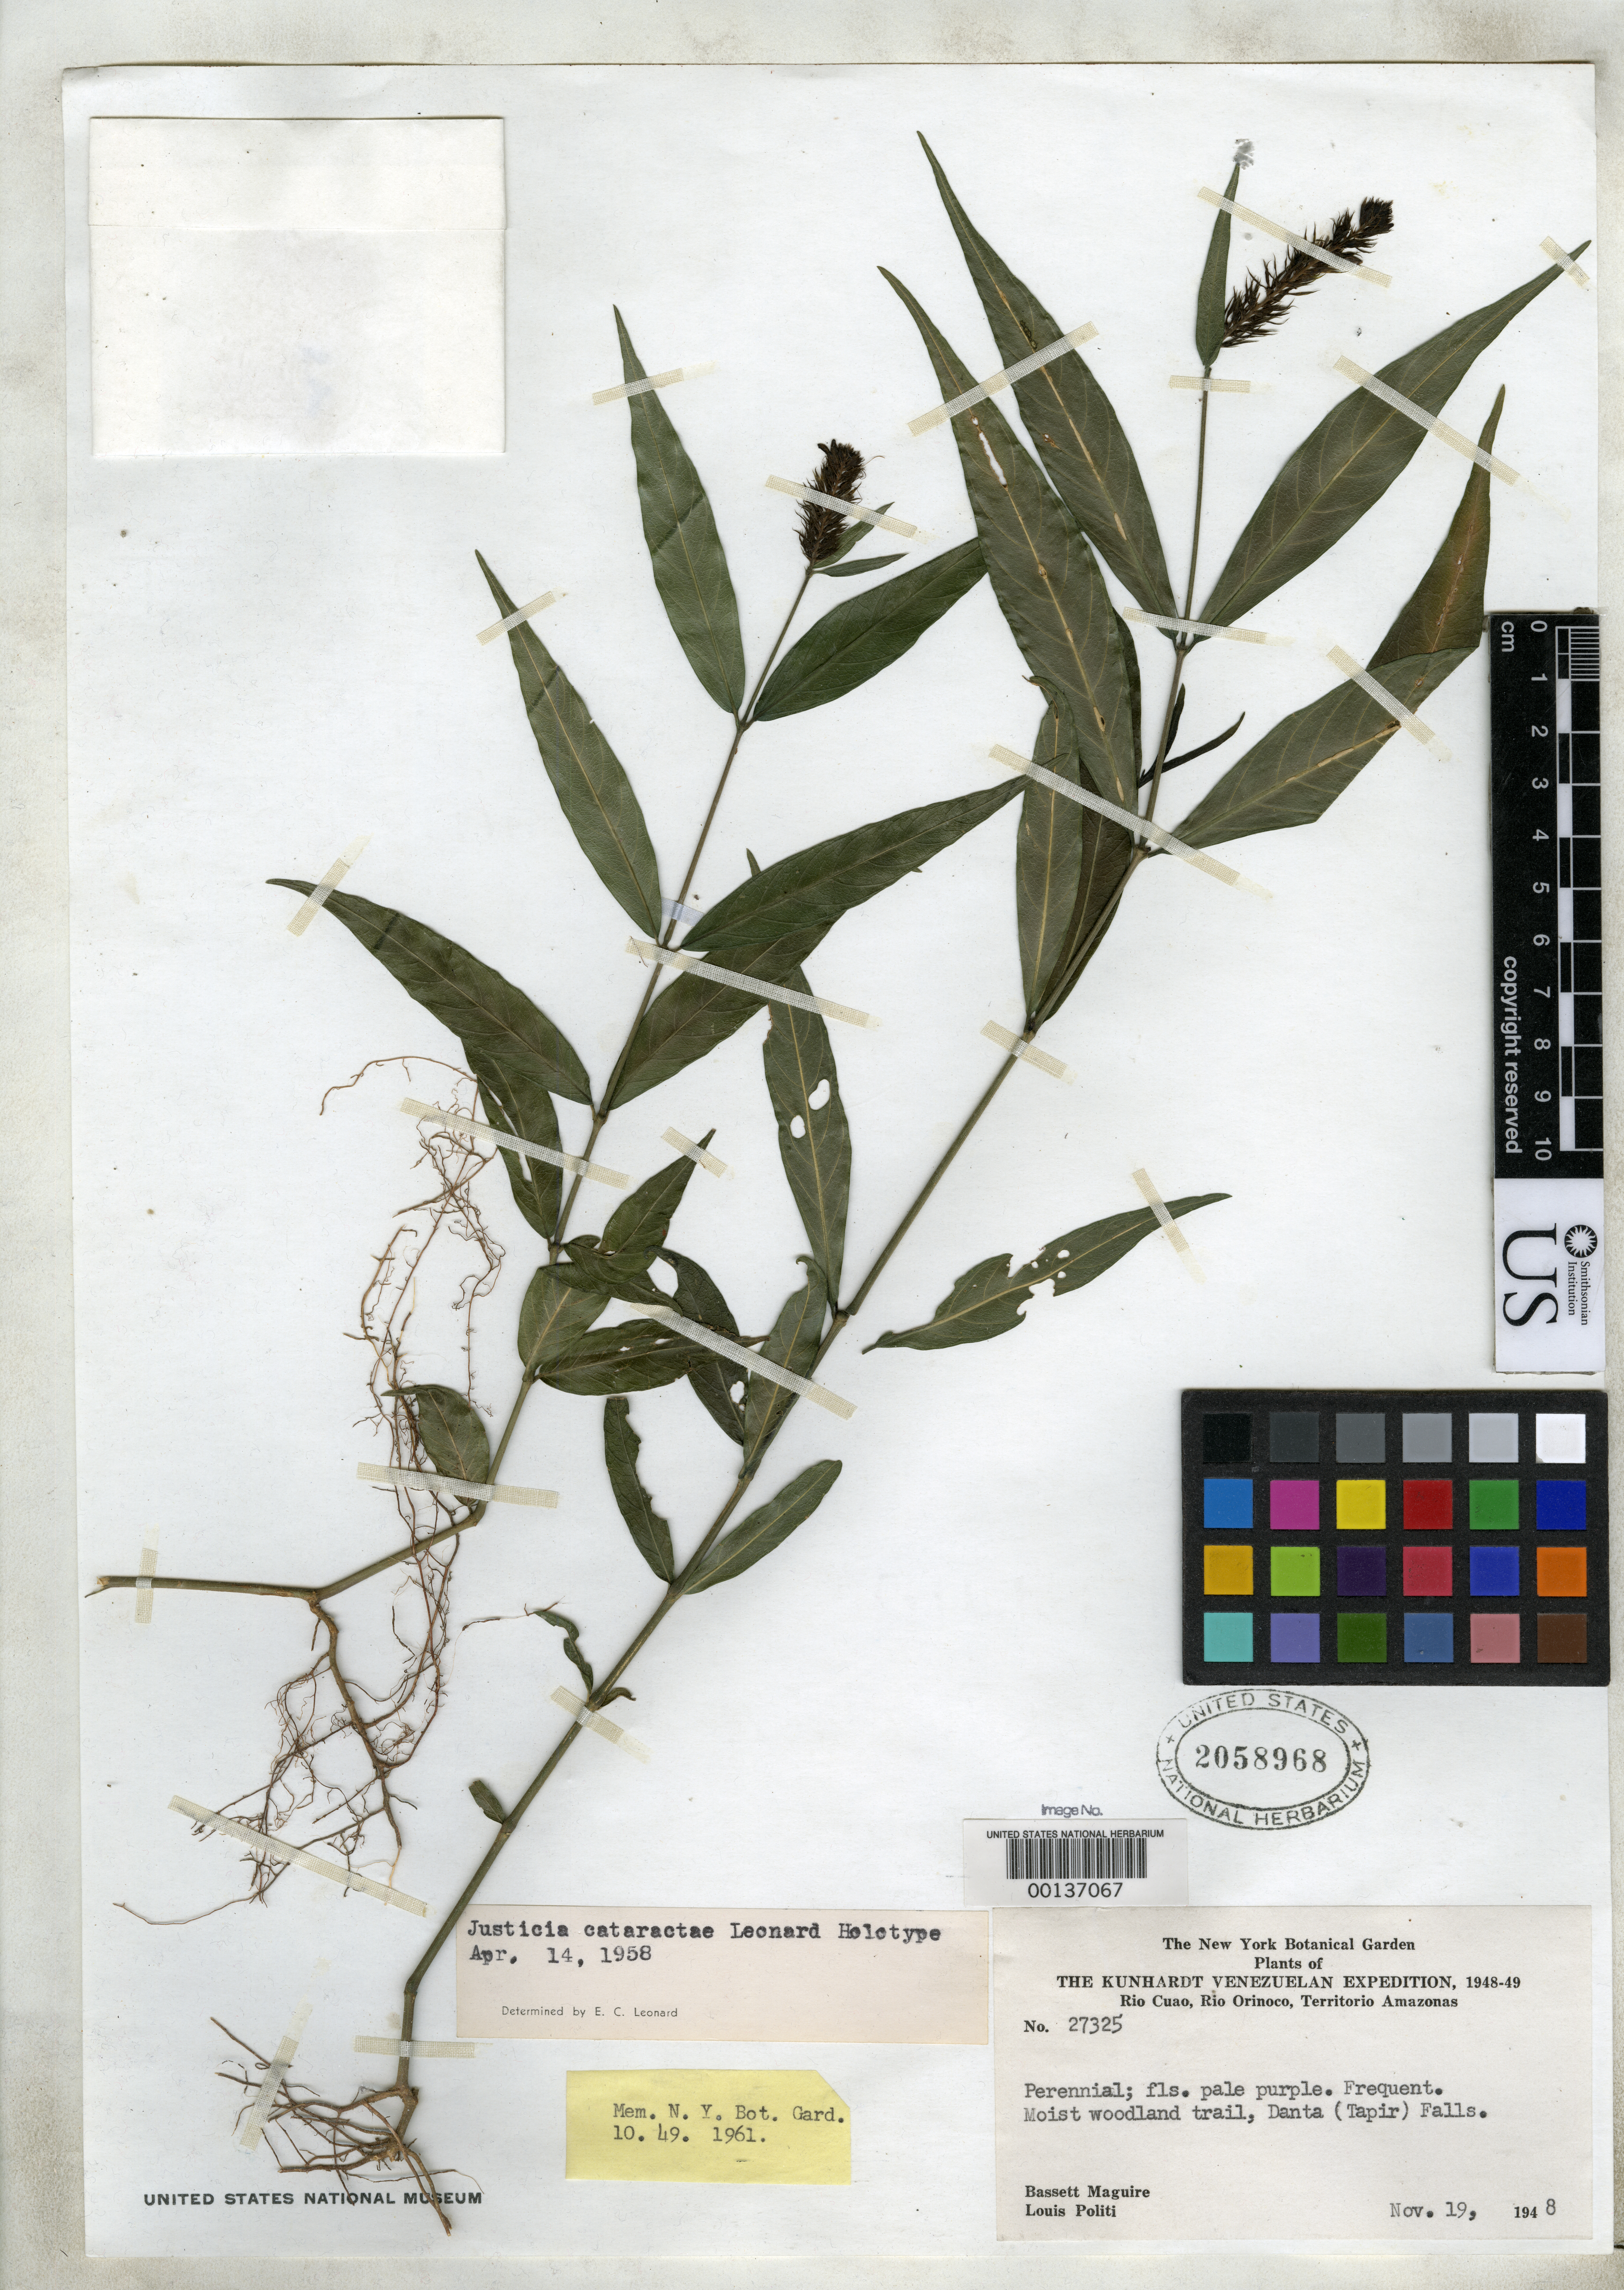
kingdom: Plantae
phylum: Tracheophyta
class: Magnoliopsida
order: Lamiales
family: Acanthaceae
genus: Justicia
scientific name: Justicia cataractae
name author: Leonard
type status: Holotype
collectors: B. Maguire & L. Politi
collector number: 27325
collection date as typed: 19 Nov 1948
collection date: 1948-11-19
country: Venezuela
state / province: Amazonas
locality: Danta Falls, Rio Cuao, Rio Orinoco.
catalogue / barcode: US 2058968